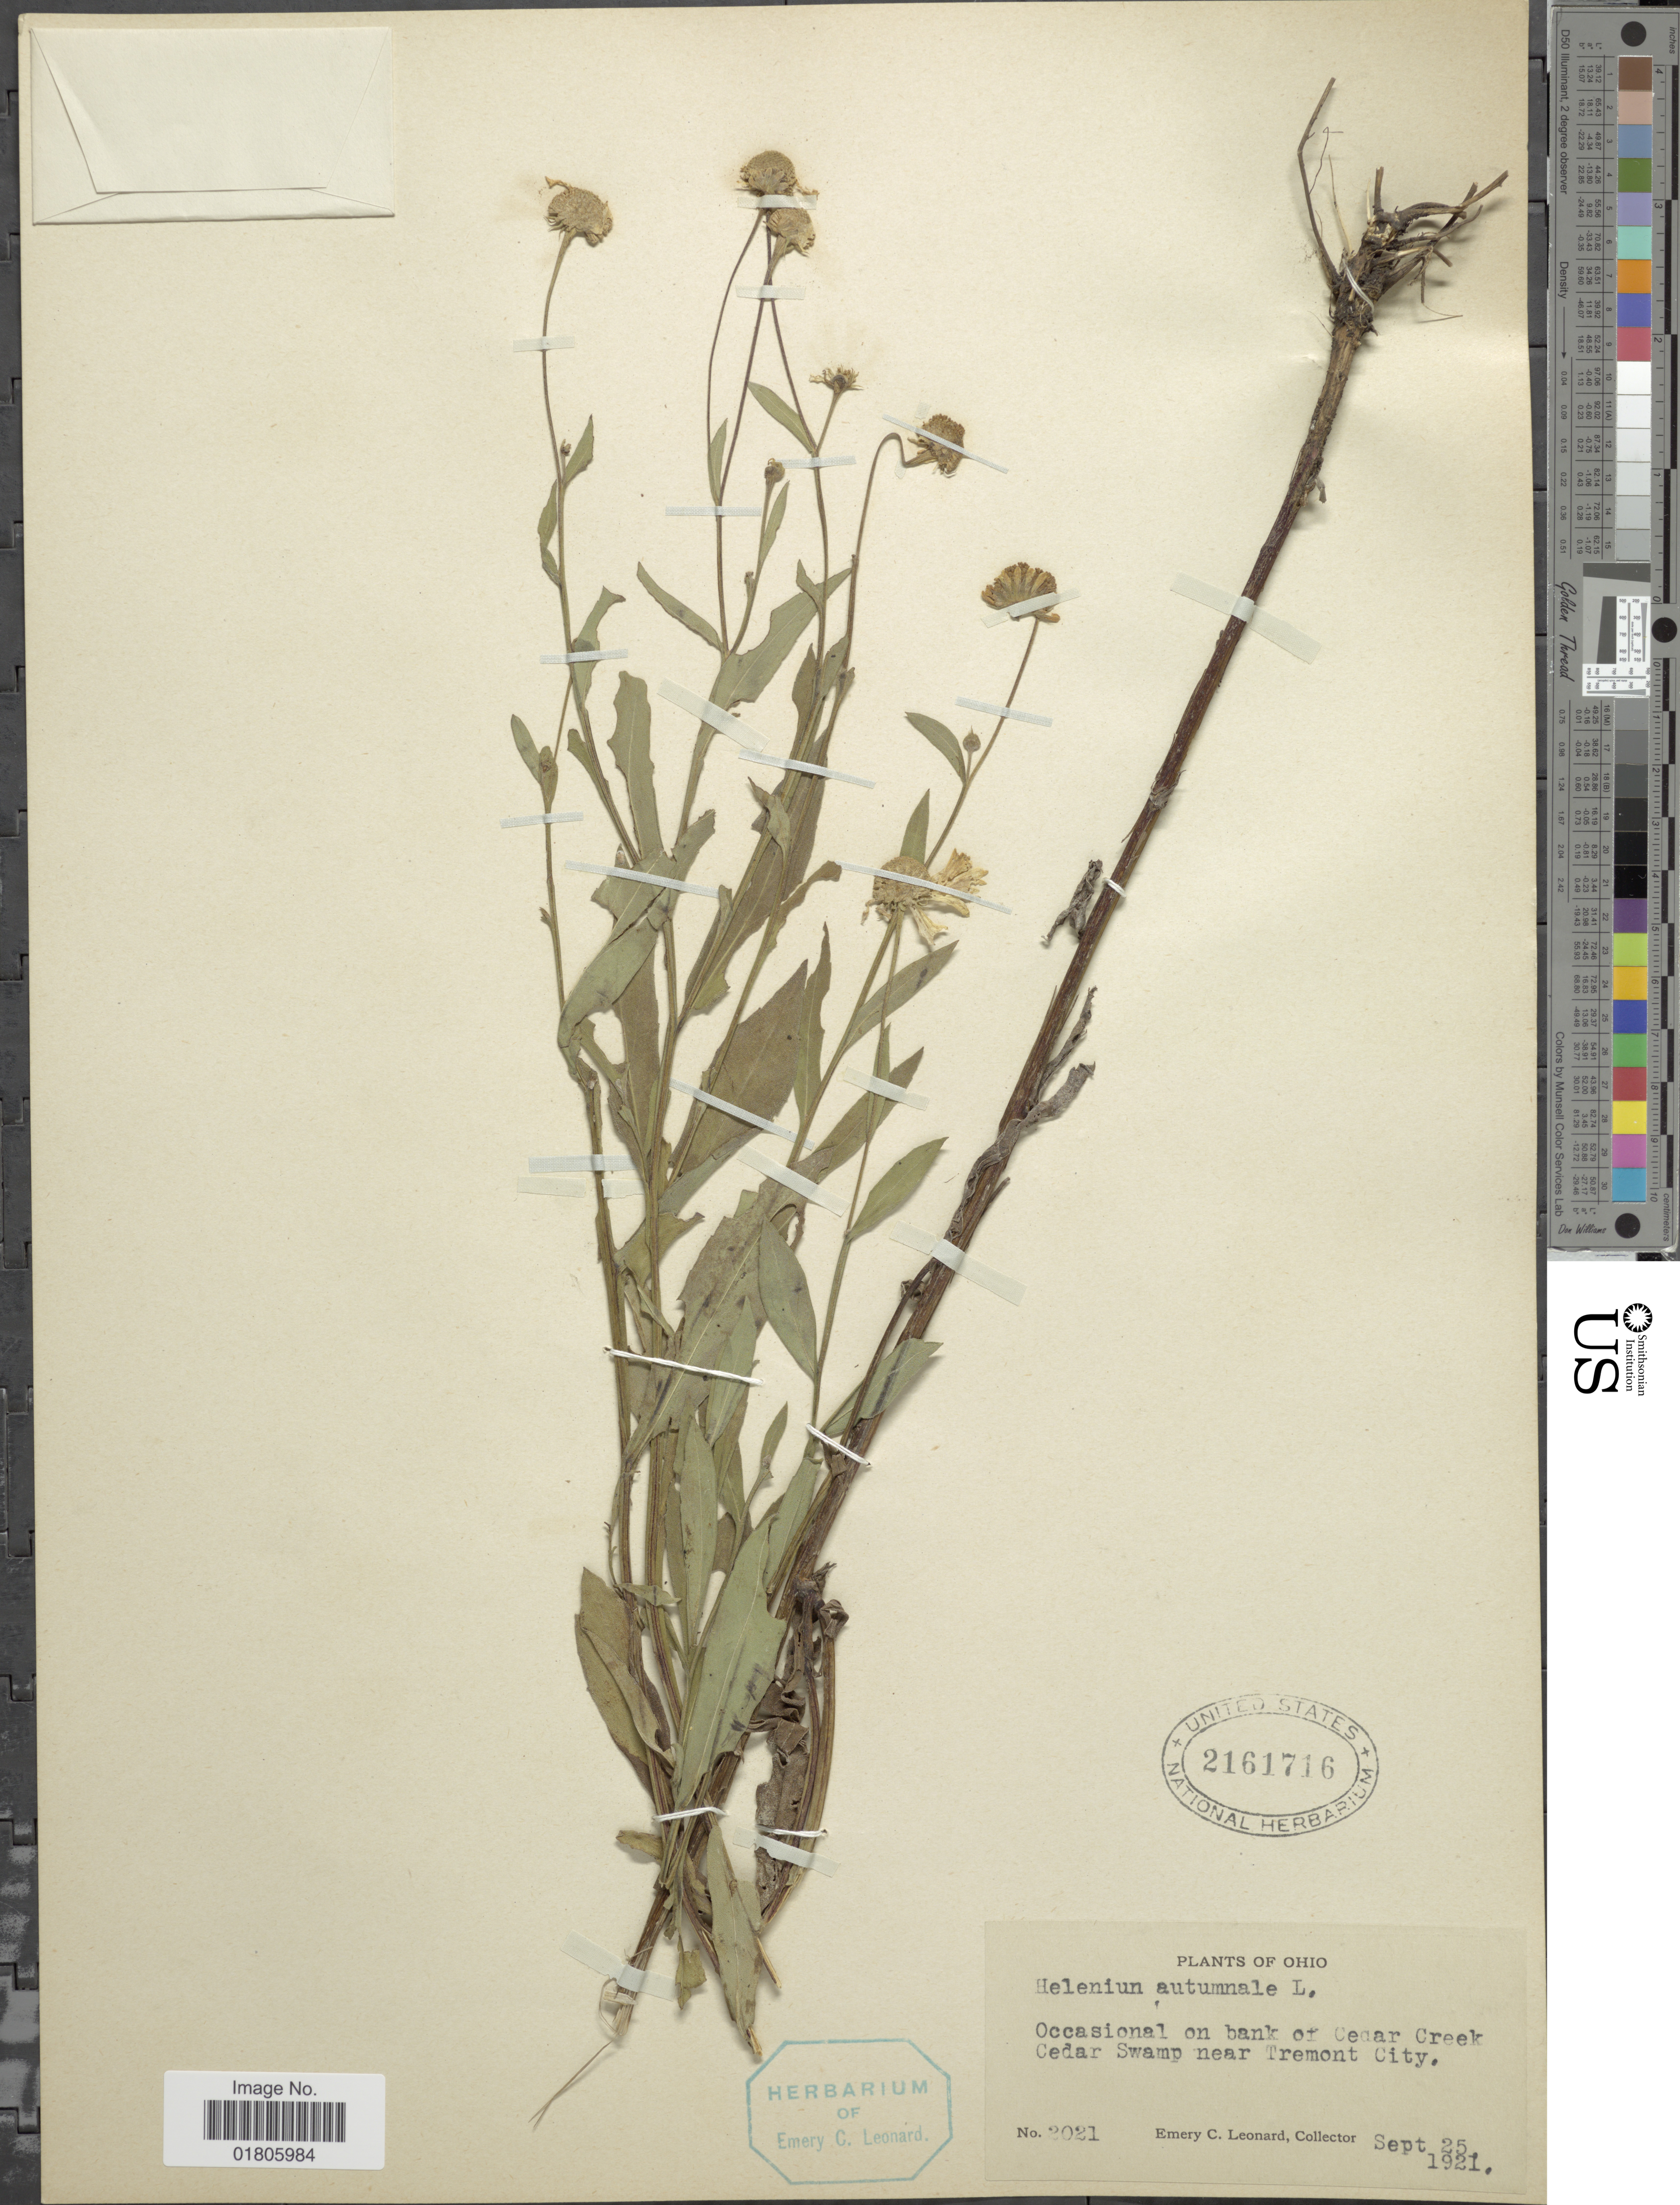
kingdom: Plantae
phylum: Tracheophyta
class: Magnoliopsida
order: Asterales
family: Asteraceae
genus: Helenium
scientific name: Helenium autumnale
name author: L.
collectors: E. C. Leonard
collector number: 2021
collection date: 1921-09-25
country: United States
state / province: Ohio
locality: On bank of Cedar Creek Cedar Swamp near Tremont City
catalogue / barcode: US 2161716